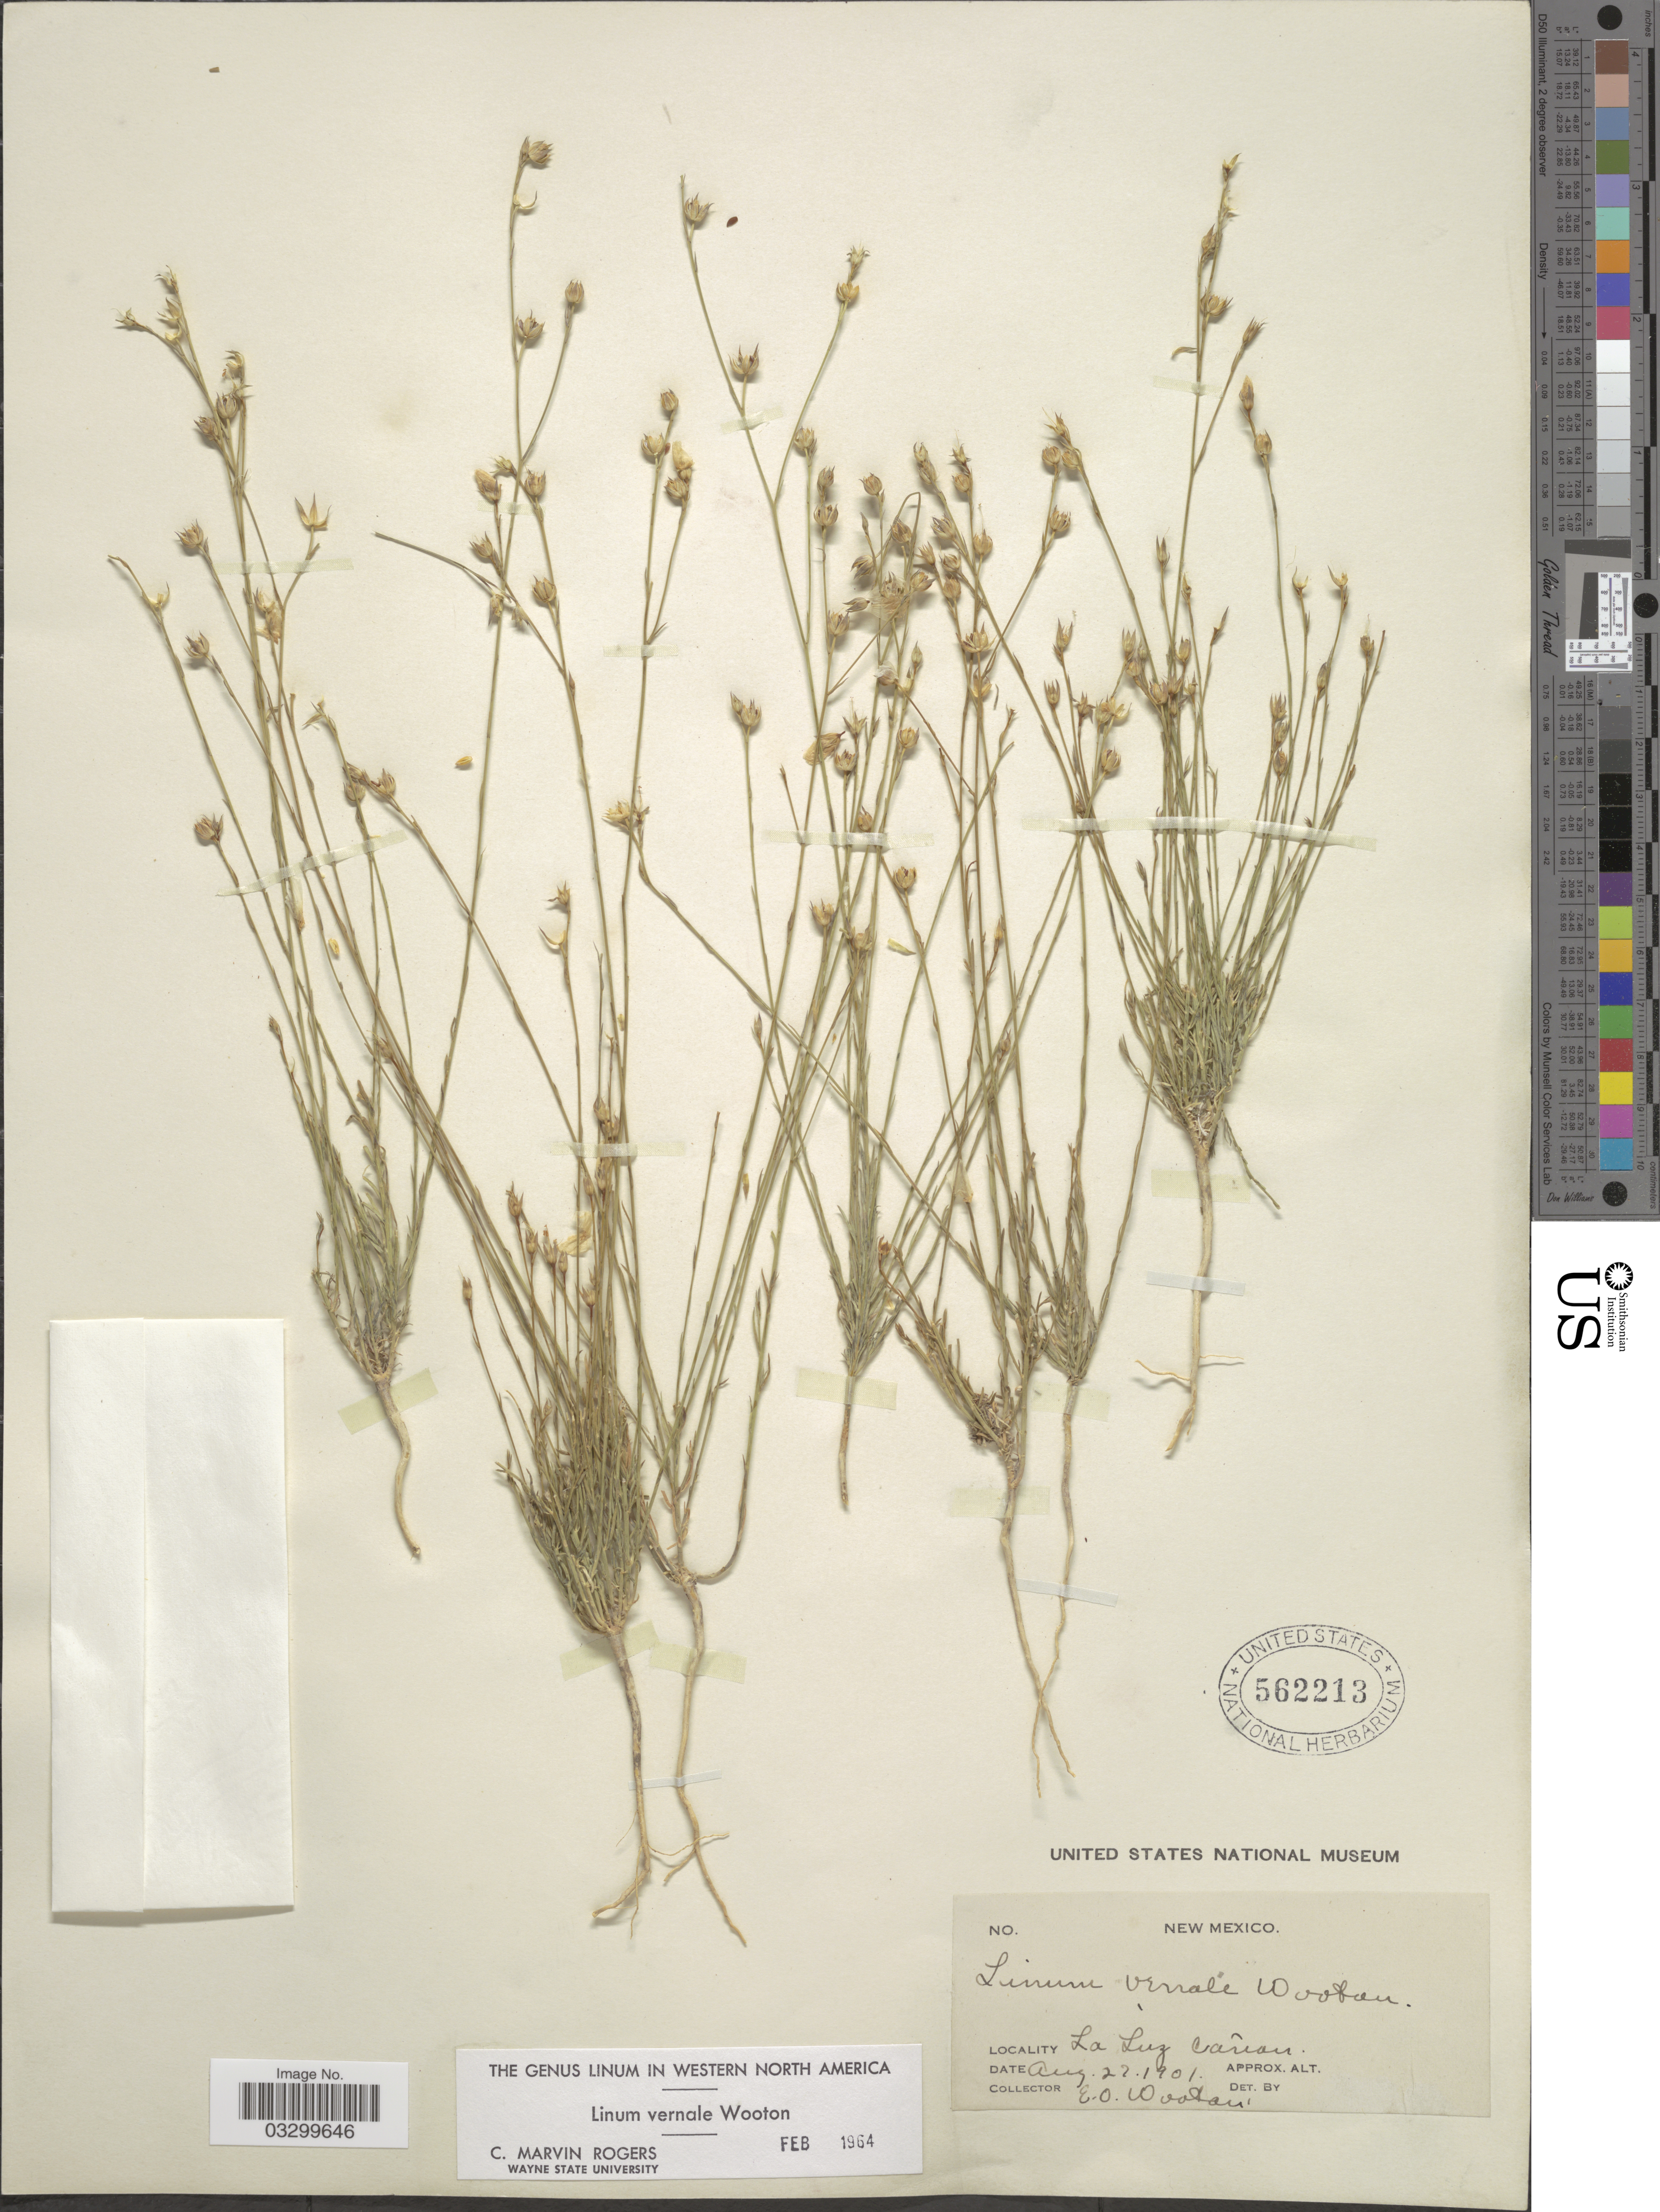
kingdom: Plantae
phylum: Tracheophyta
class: Magnoliopsida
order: Malpighiales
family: Linaceae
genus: Linum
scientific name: Linum vernale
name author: Wooton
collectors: E. O. Wooton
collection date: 1901-08-22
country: United States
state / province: New Mexico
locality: La Luz Cañon.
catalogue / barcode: US 562213